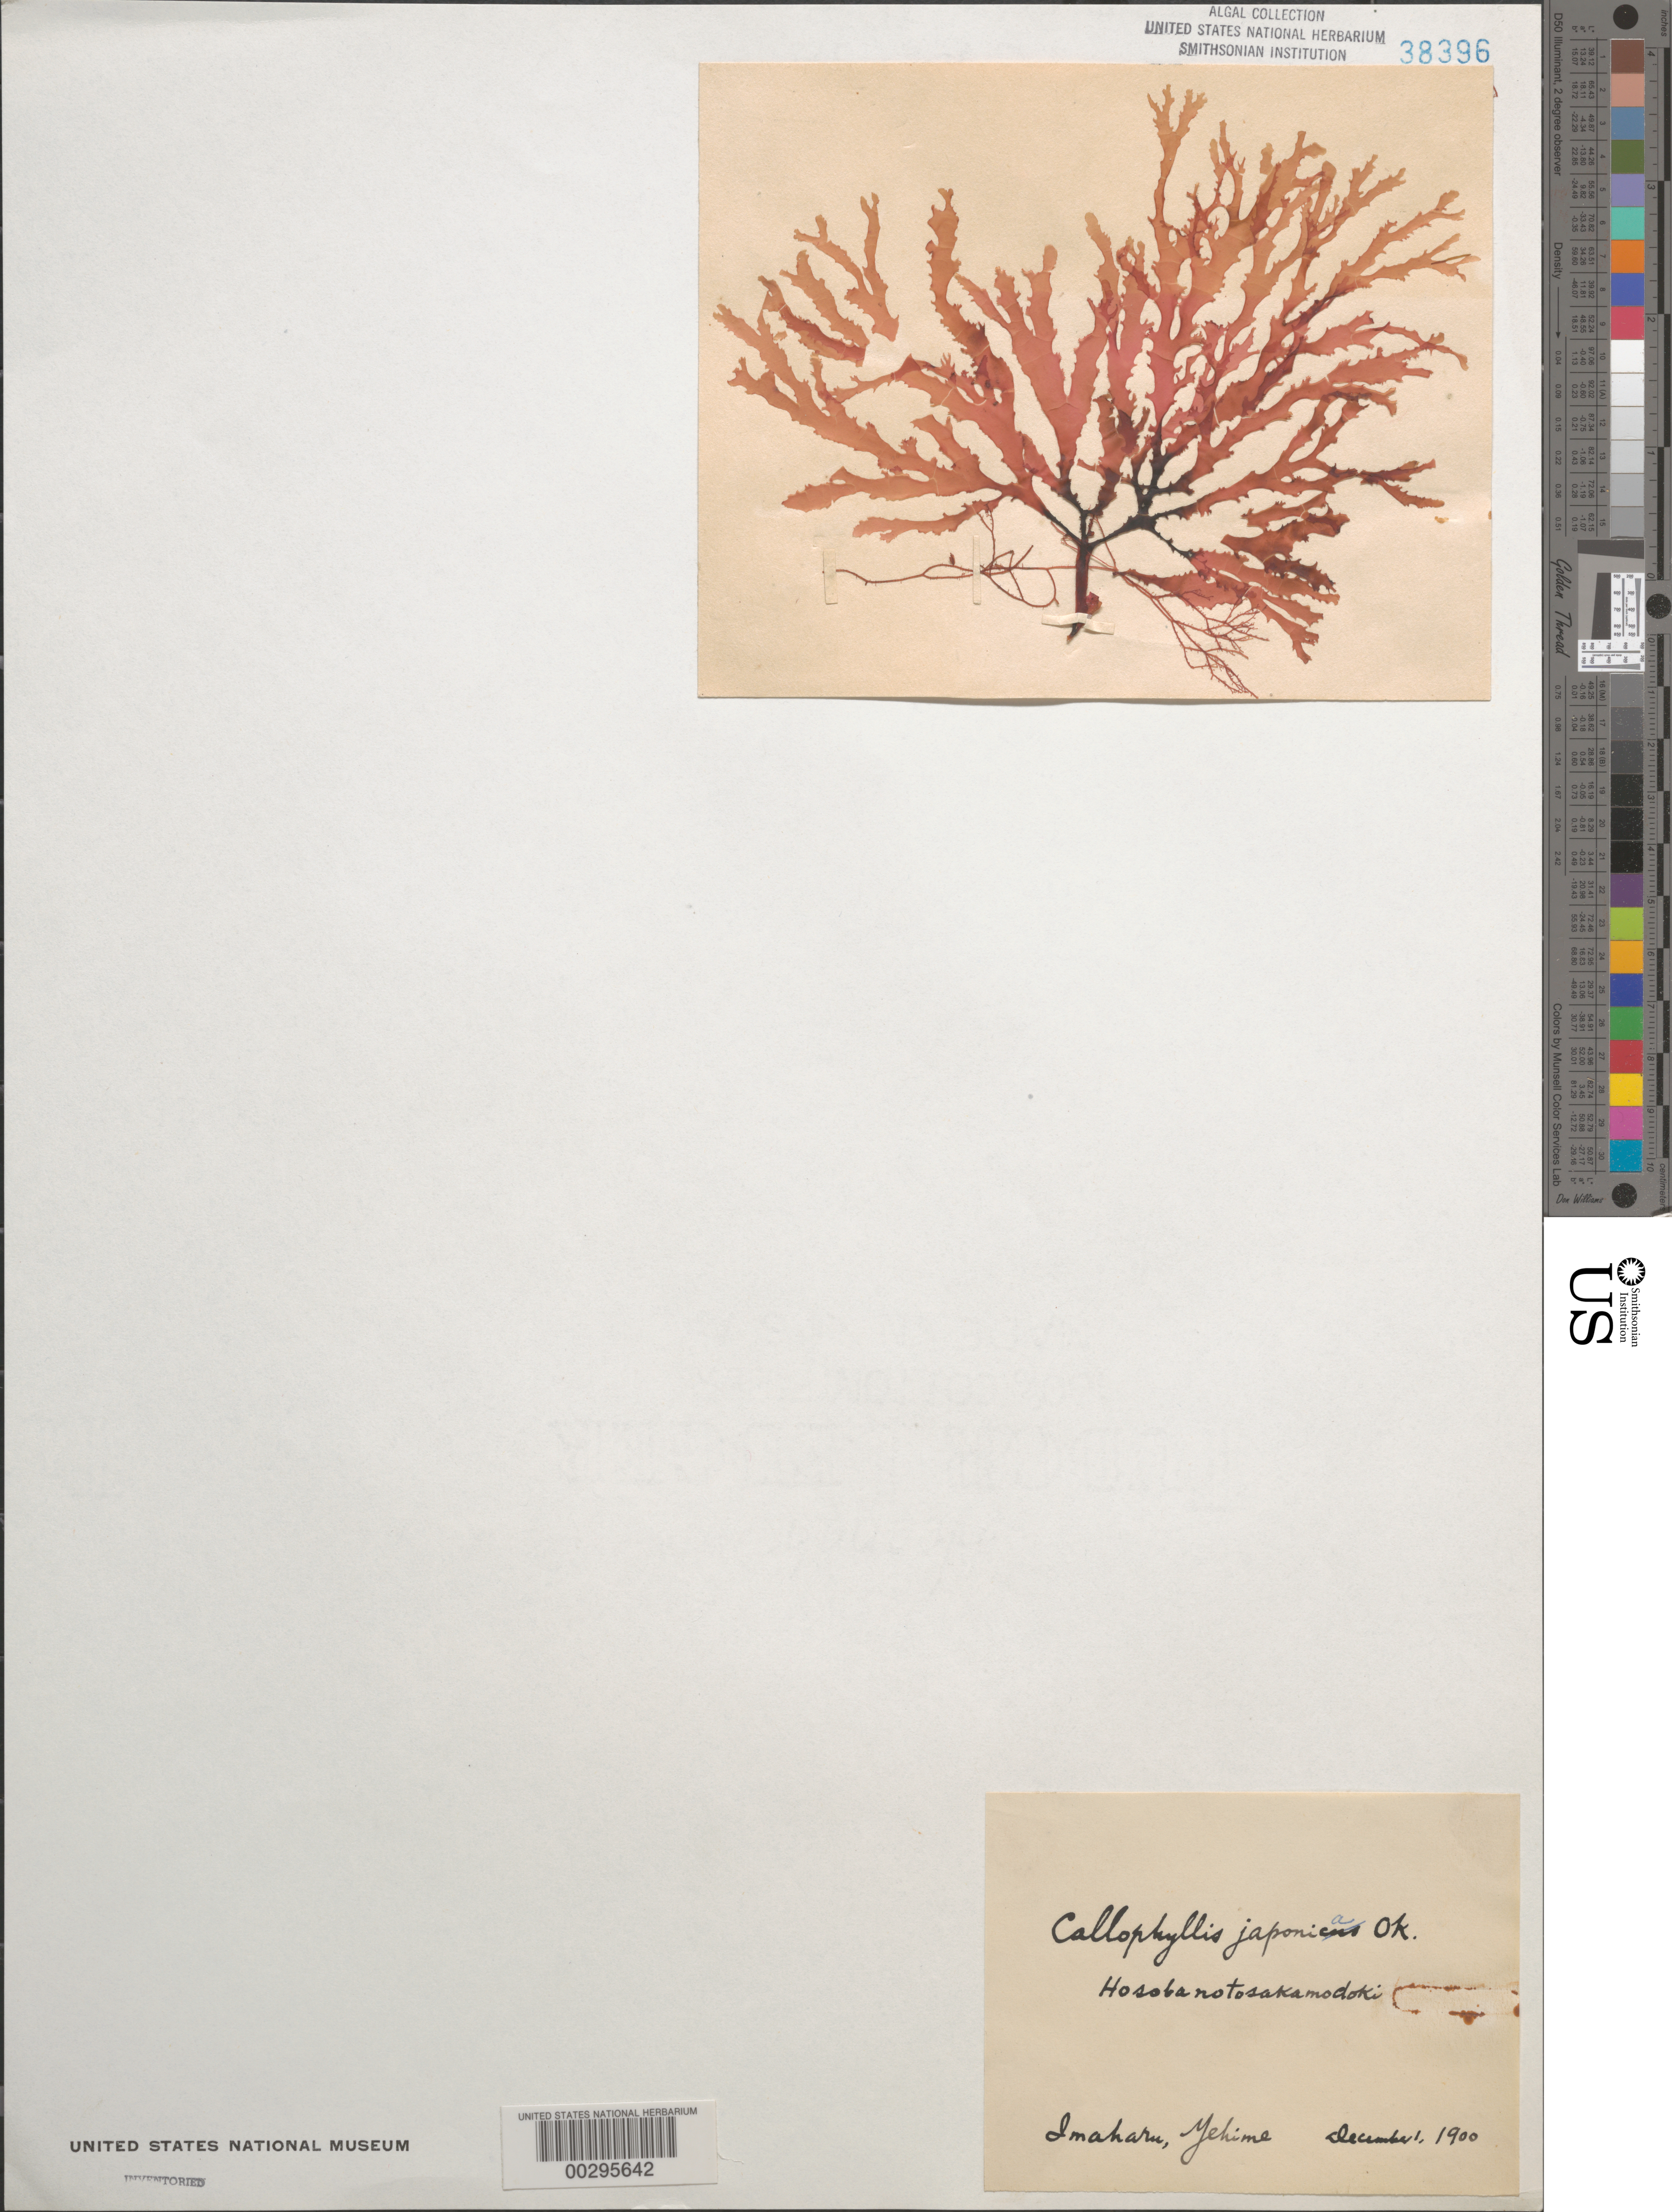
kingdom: Plantae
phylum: Rhodophyta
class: Florideophyceae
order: Gigartinales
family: Kallymeniaceae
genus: Callophyllis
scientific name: Callophyllis japonica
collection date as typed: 01 Dec 1900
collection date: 1900-12-01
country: Japan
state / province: Ehime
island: Shikoku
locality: Imaharu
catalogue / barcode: US 38396